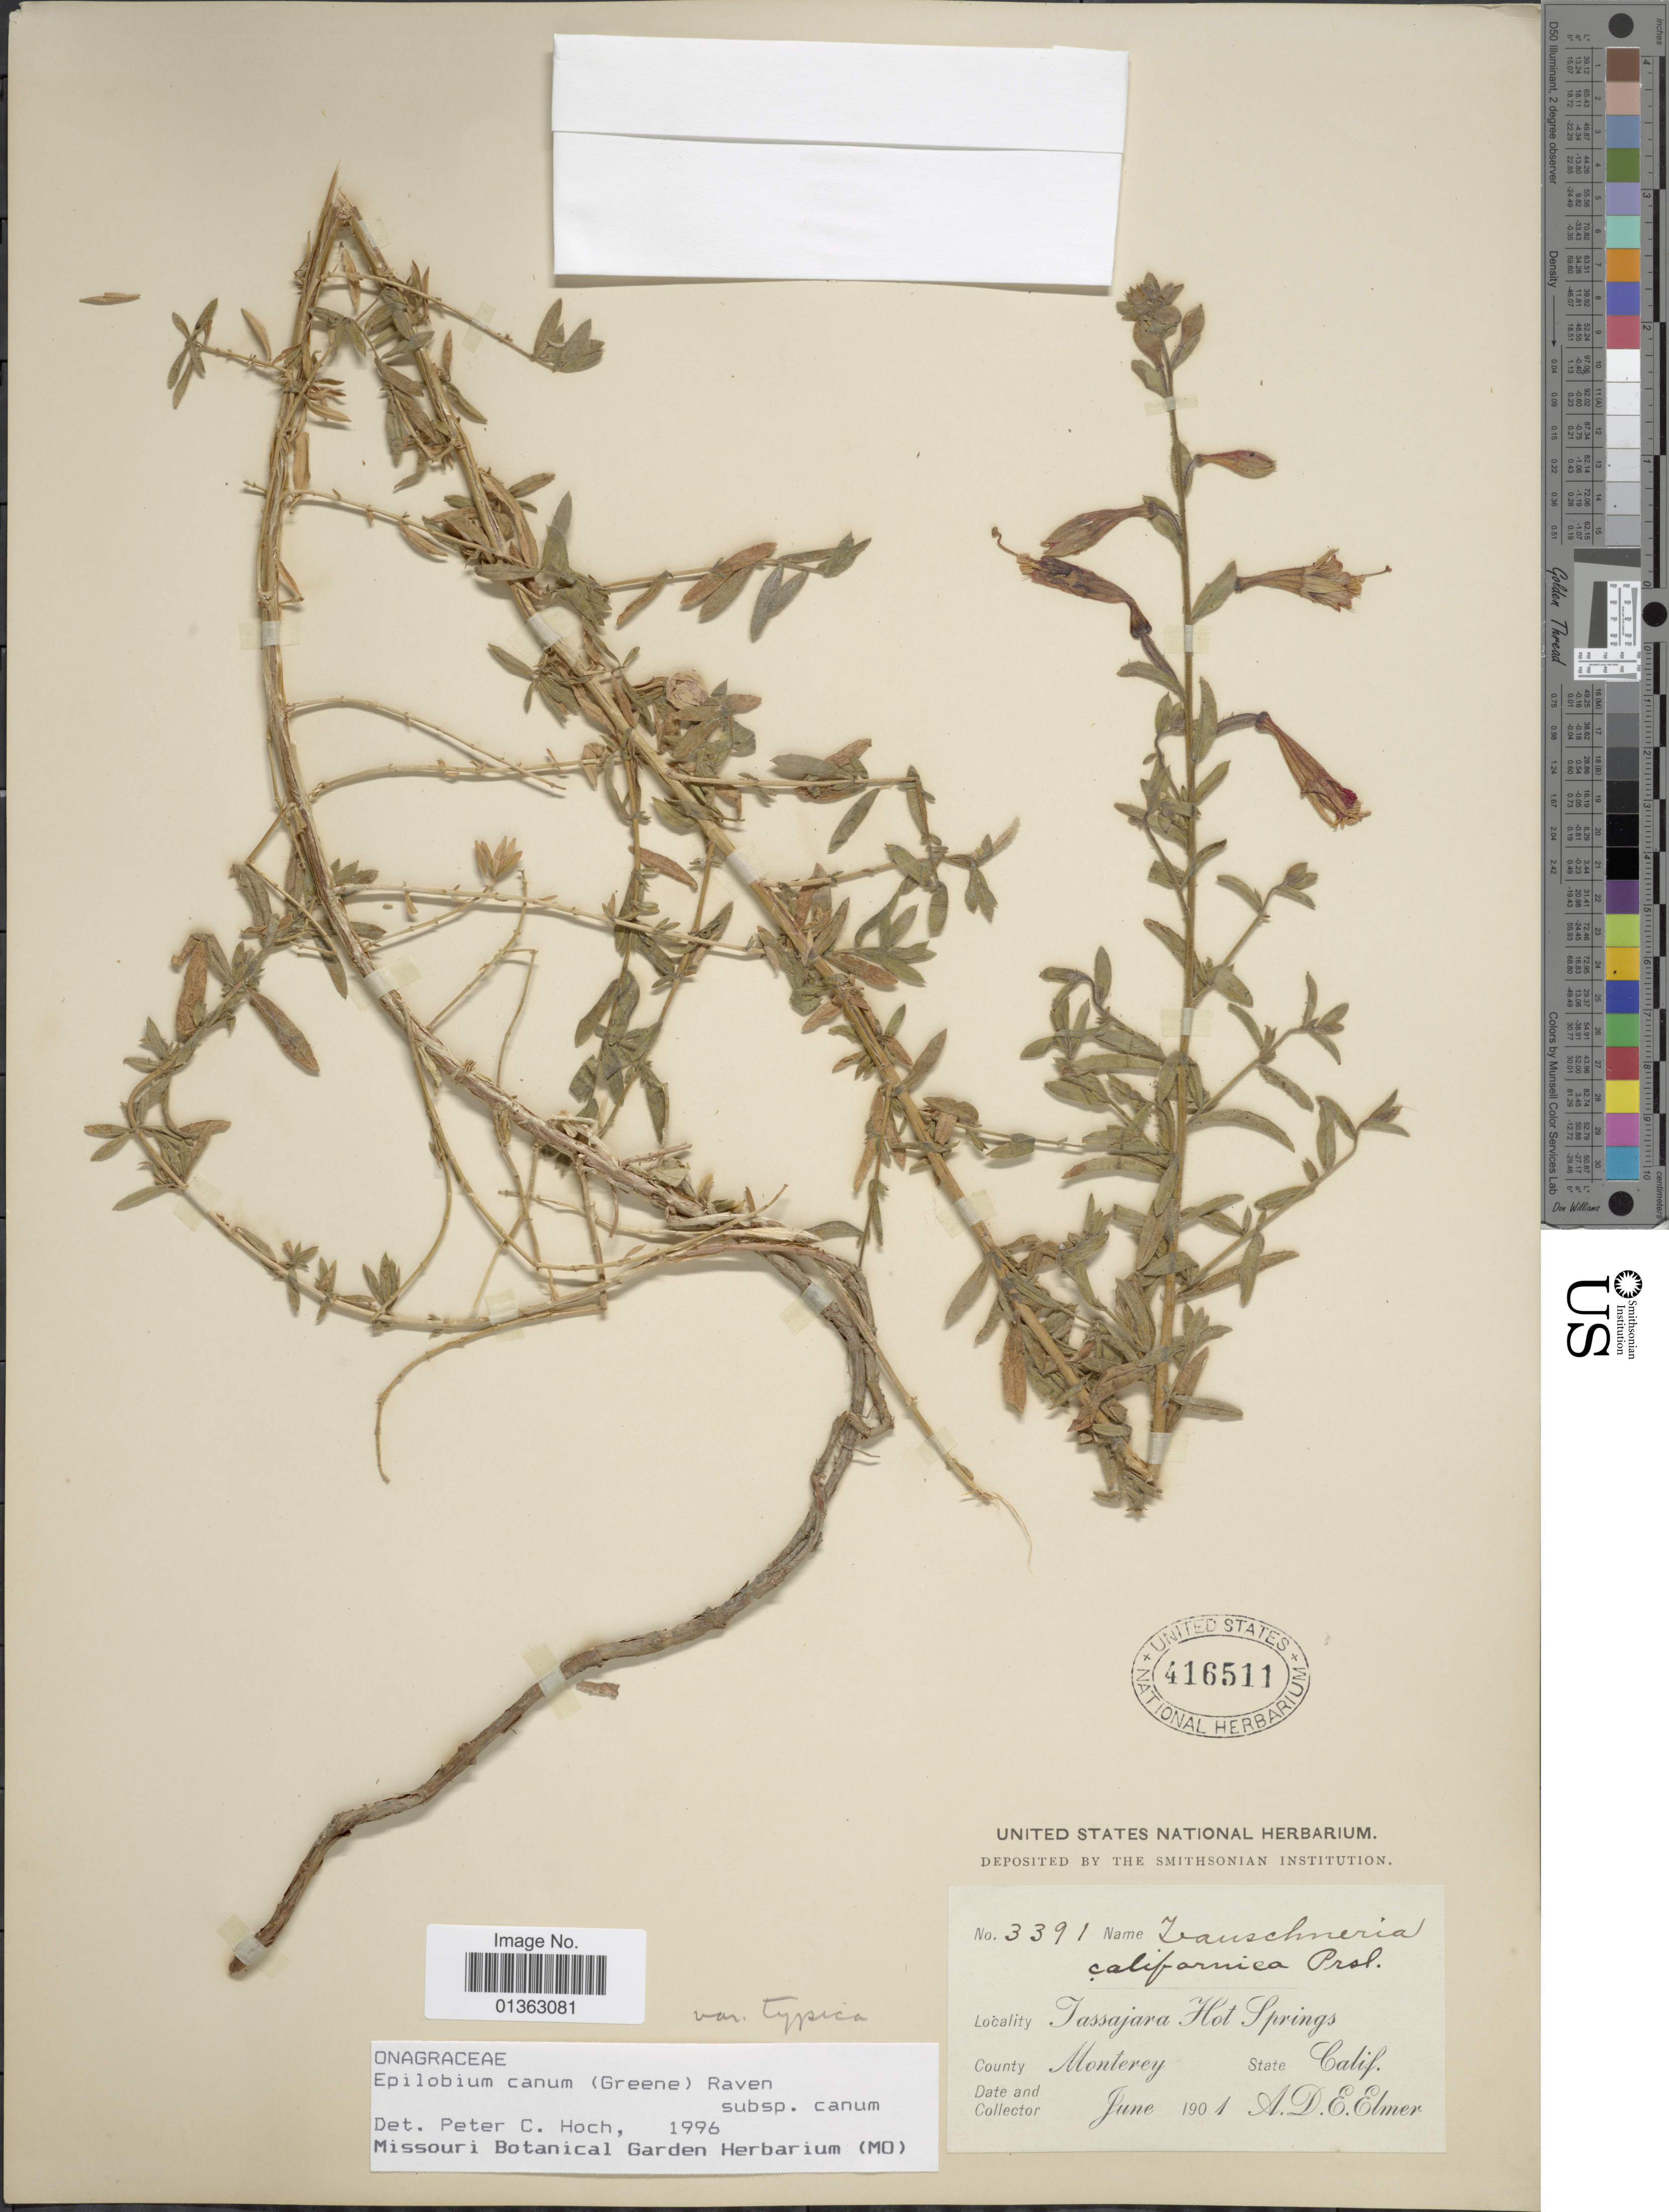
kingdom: Plantae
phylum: Tracheophyta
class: Magnoliopsida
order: Myrtales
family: Onagraceae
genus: Epilobium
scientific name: Epilobium canum subsp. canum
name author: (Greene) P.H. Raven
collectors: A. D. E. Elmer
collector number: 3391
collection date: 1901-06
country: United States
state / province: California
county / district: Monterey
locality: Tassajara Hot Springs. County Monterey.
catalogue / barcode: US 416511